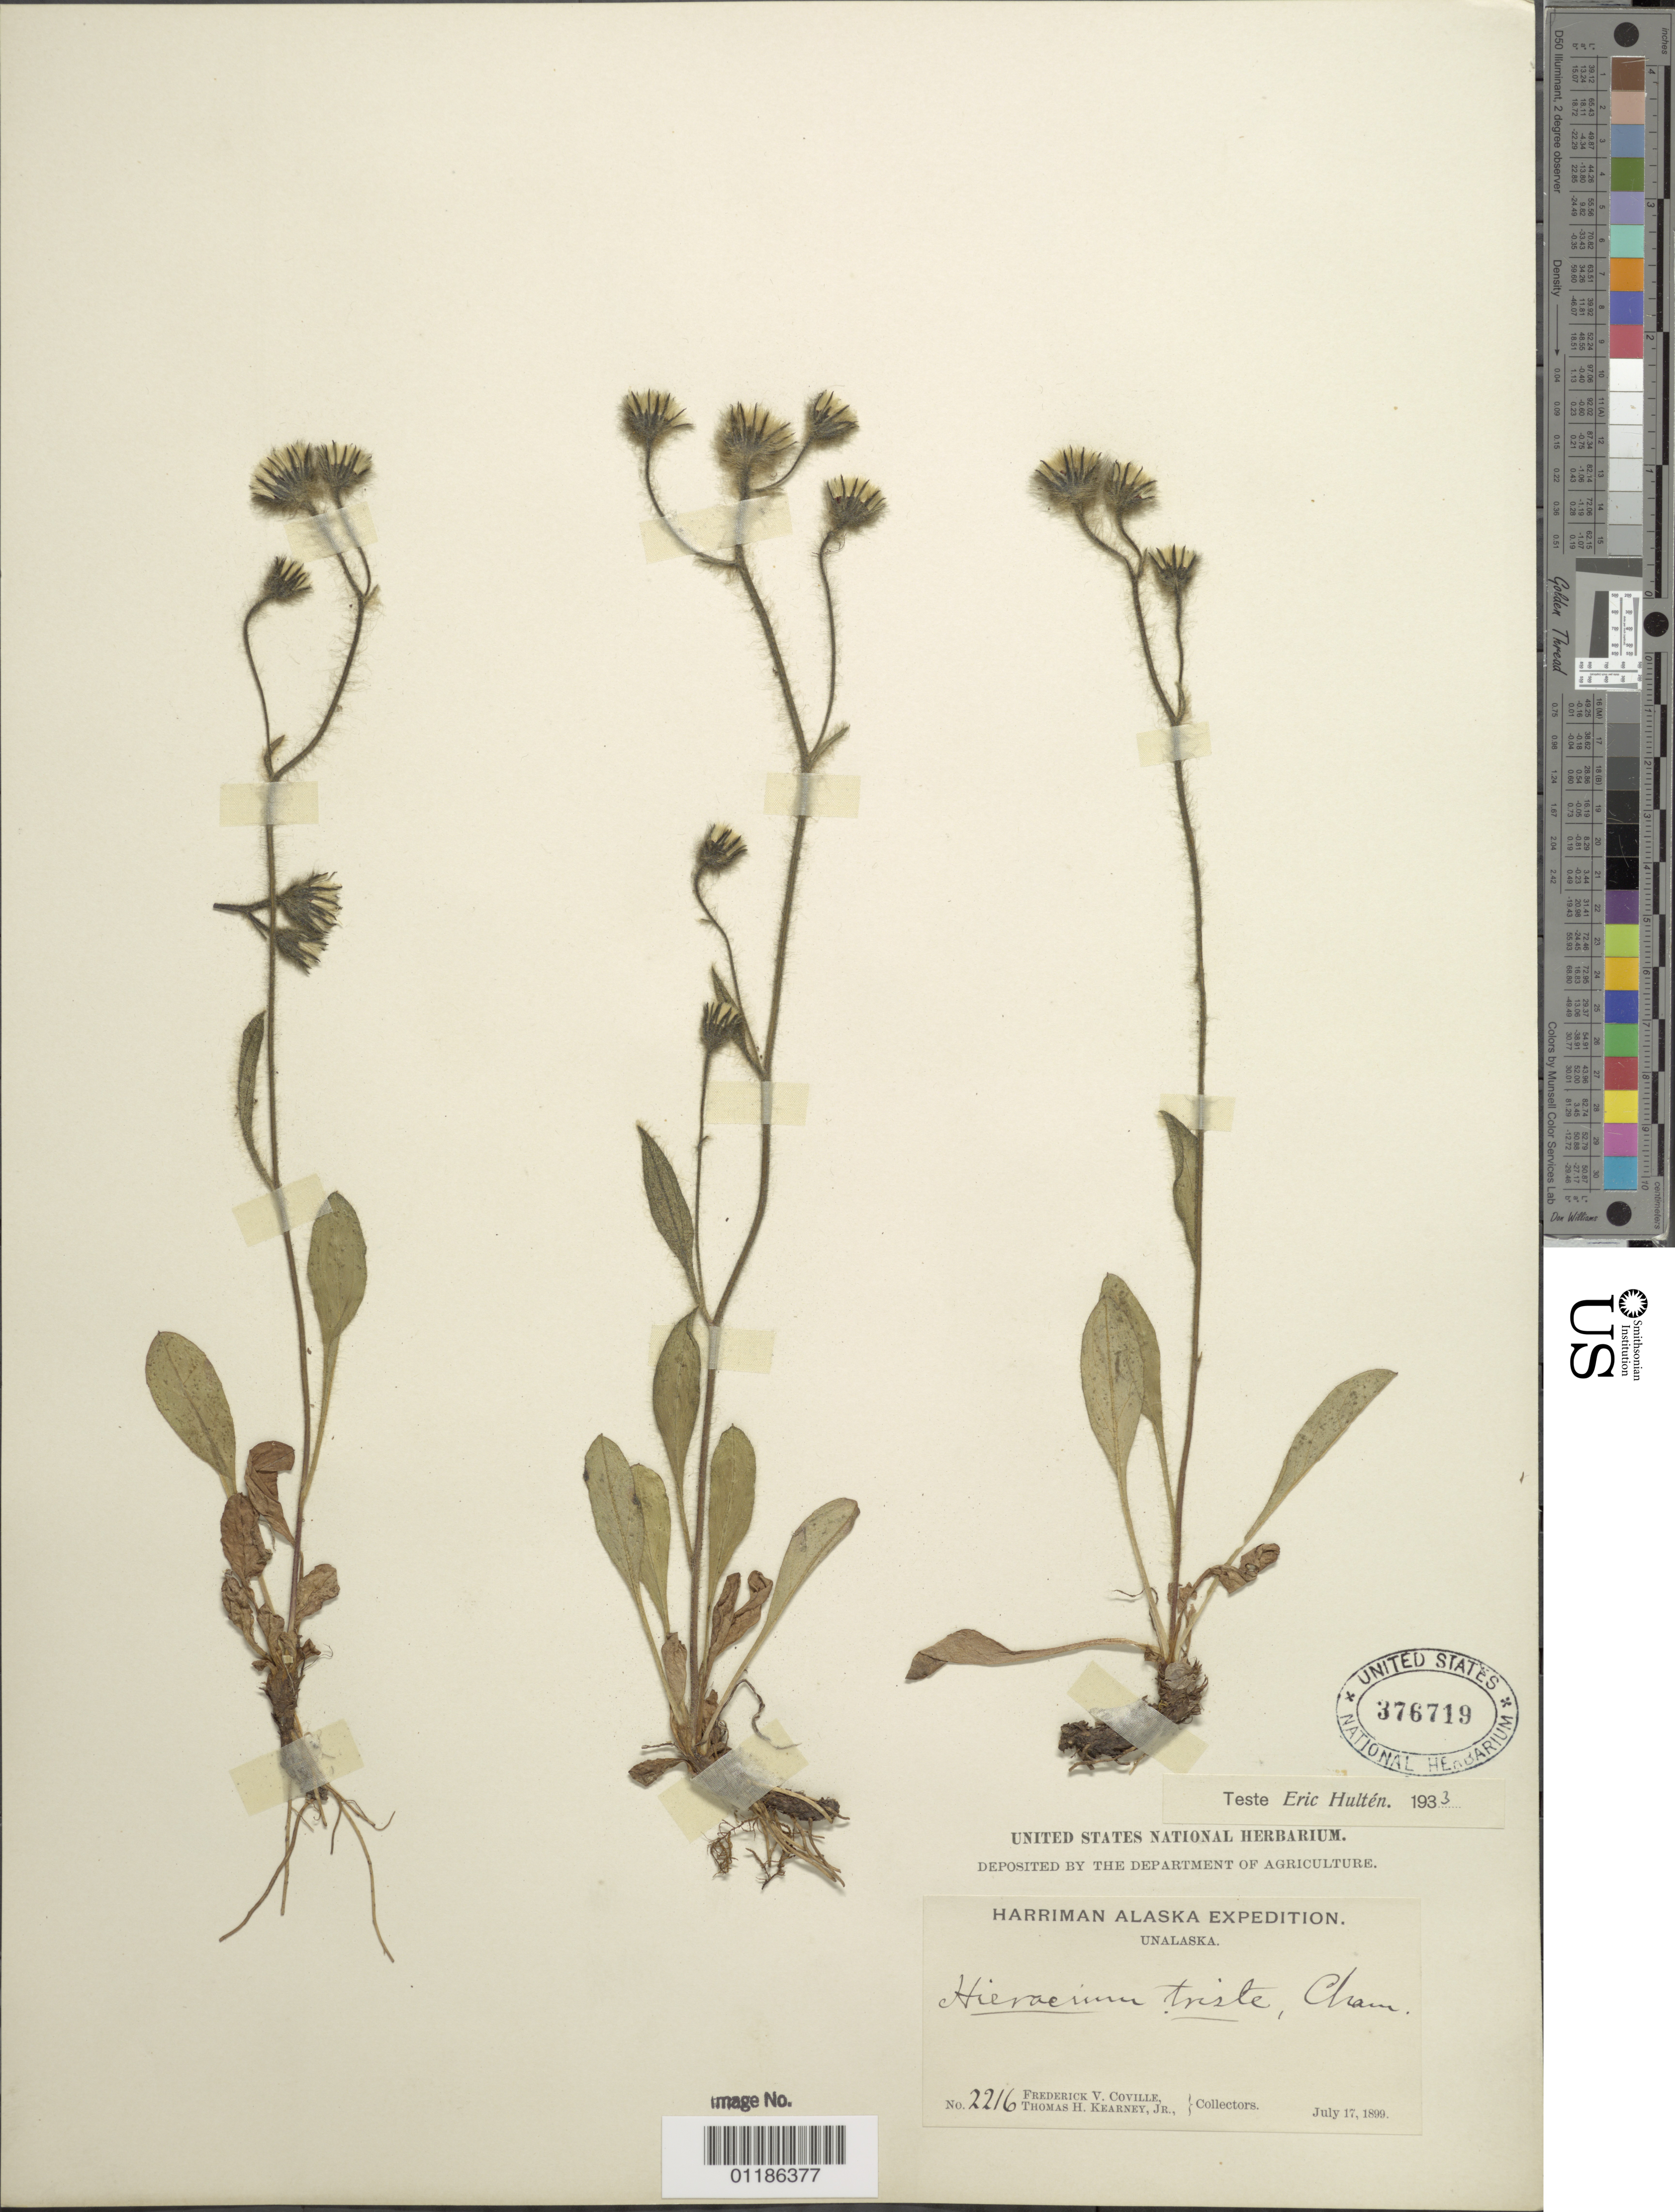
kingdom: Plantae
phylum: Tracheophyta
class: Magnoliopsida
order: Asterales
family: Asteraceae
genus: Hieracium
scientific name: Hieracium triste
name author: Willd. ex Spreng.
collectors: F. V. Coville & T. H. Kearney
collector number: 2216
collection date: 1899-07-17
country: United States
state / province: Alaska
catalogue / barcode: US 376719